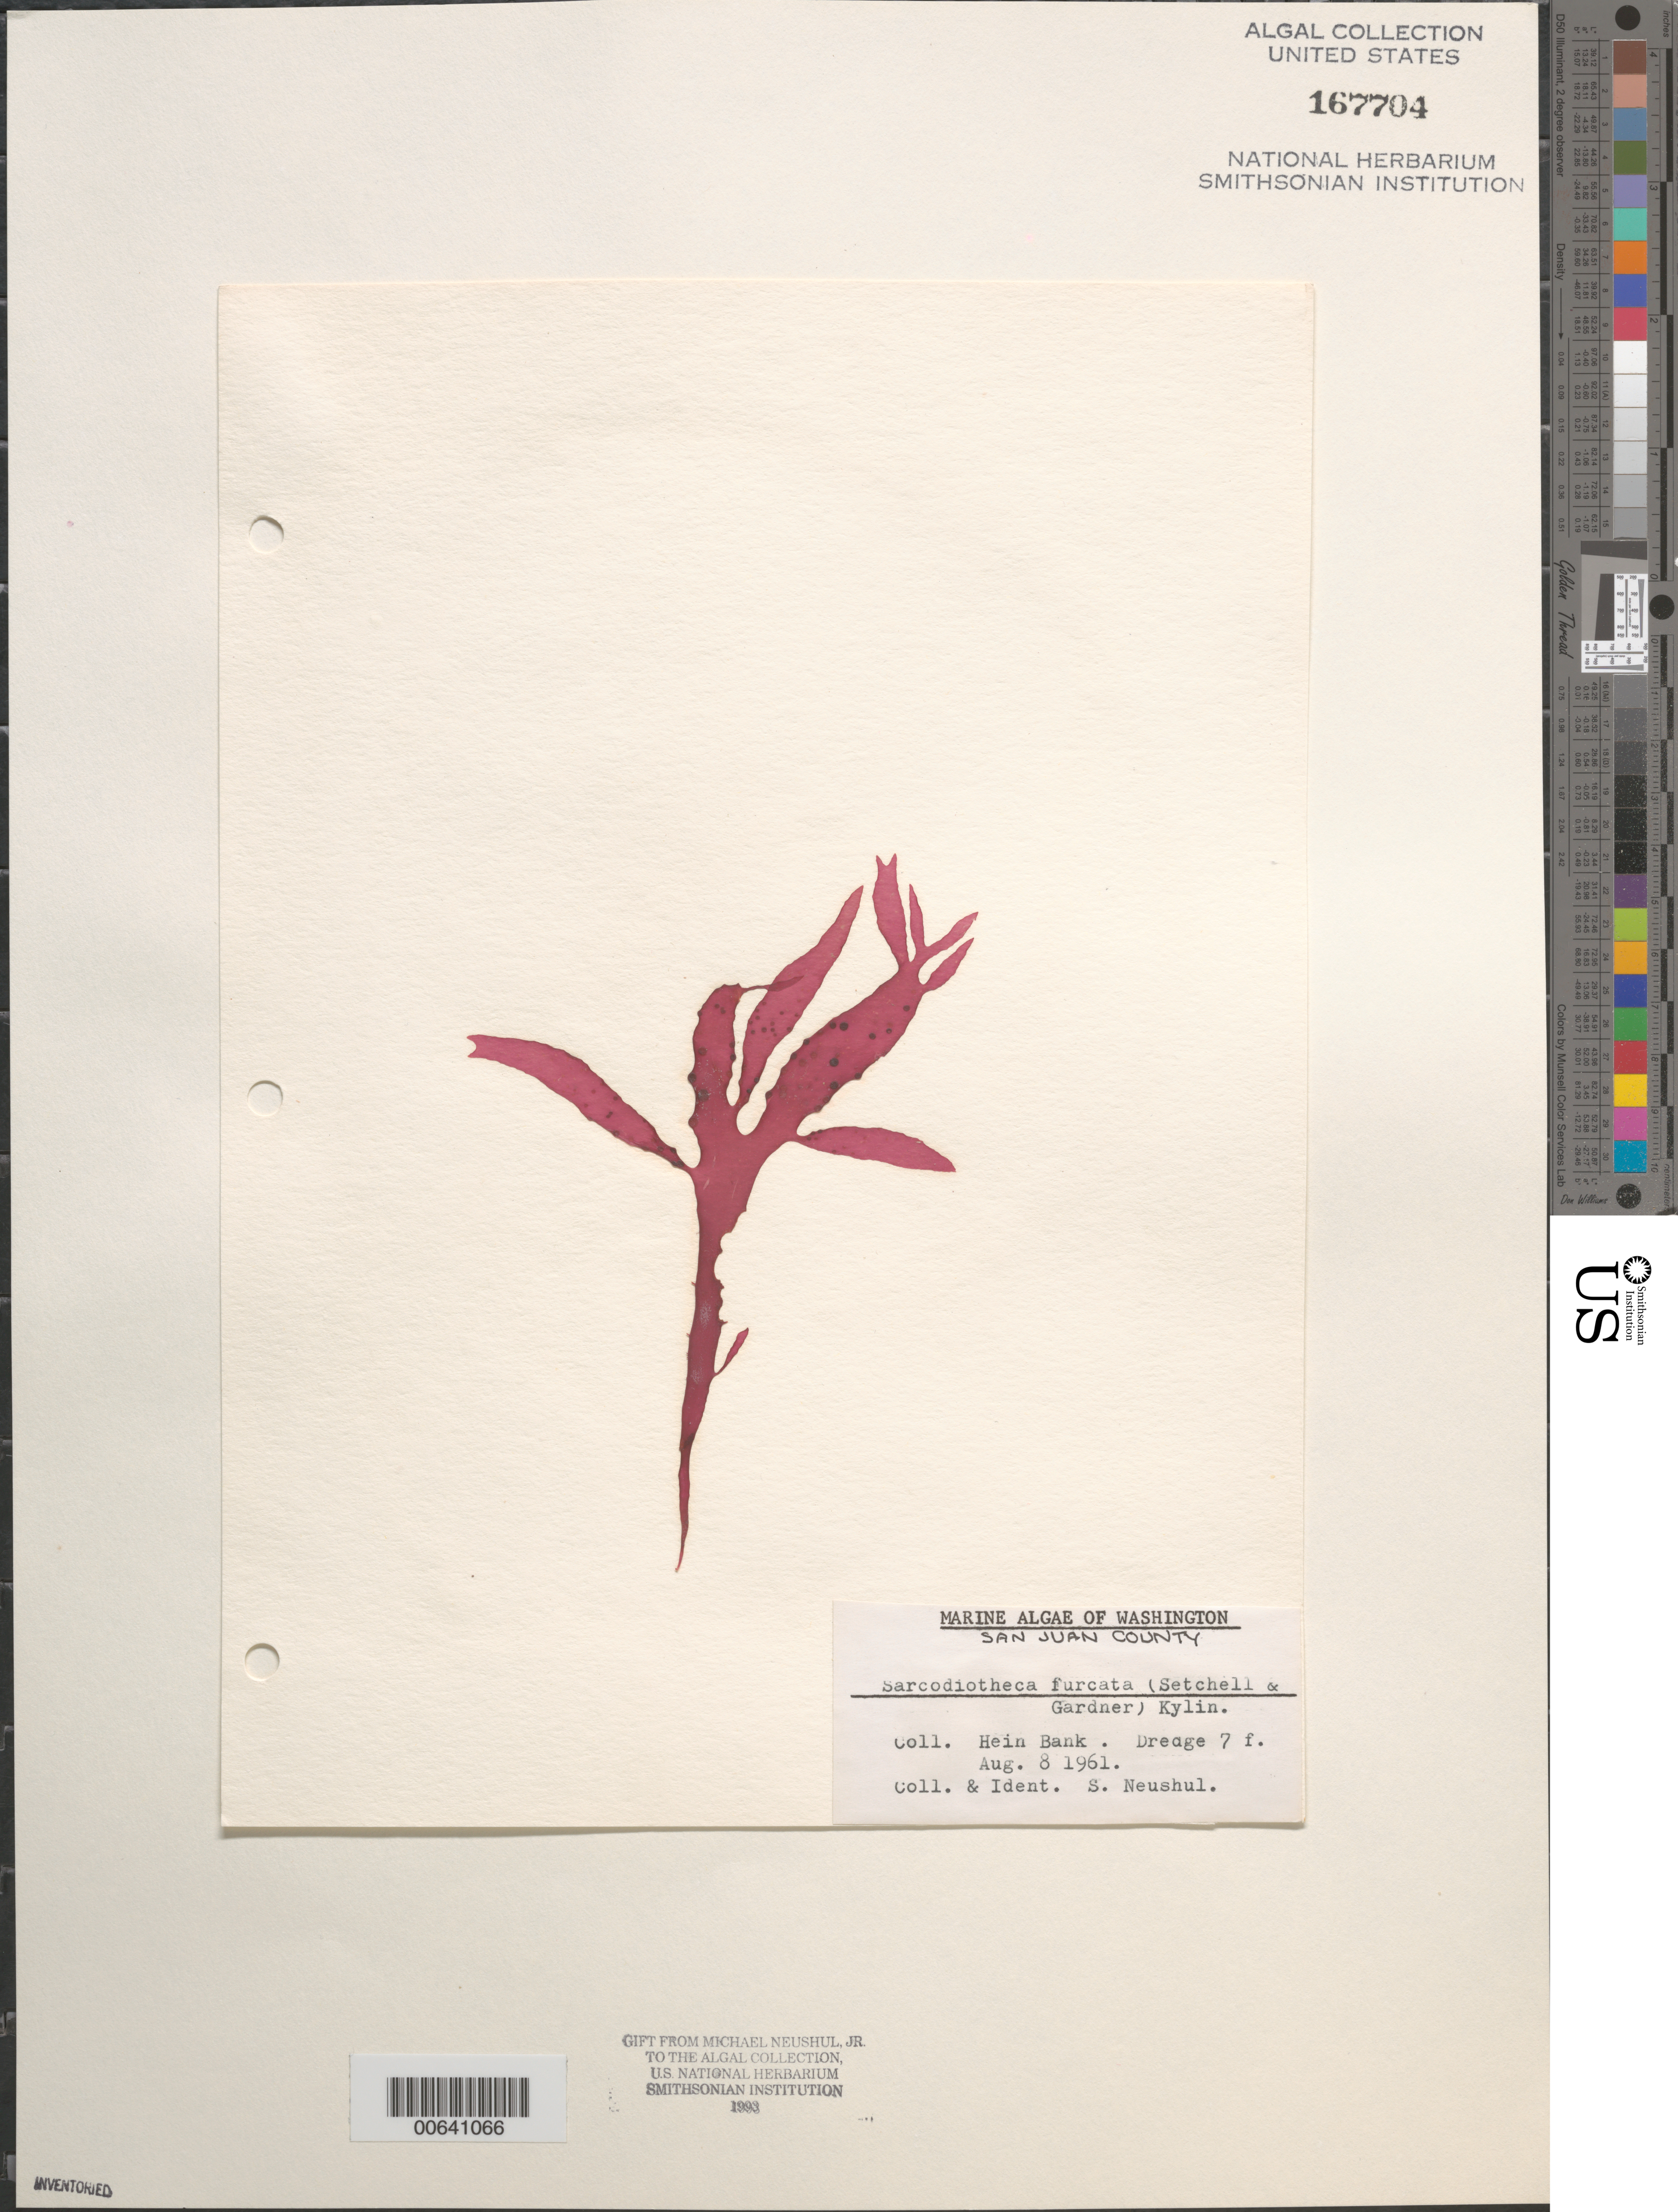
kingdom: Plantae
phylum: Rhodophyta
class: Florideophyceae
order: Gigartinales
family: Solieriaceae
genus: Sarcodiotheca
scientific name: Sarcodiotheca furcata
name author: (Setch. & N.L. Gardner) Kylin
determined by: Neushul, S.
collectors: S. Neushul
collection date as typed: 08 Aug 1961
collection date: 1961-08-08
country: United States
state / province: Washington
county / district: San Juan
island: San Juan Island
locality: Hein Bank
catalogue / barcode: US 167704